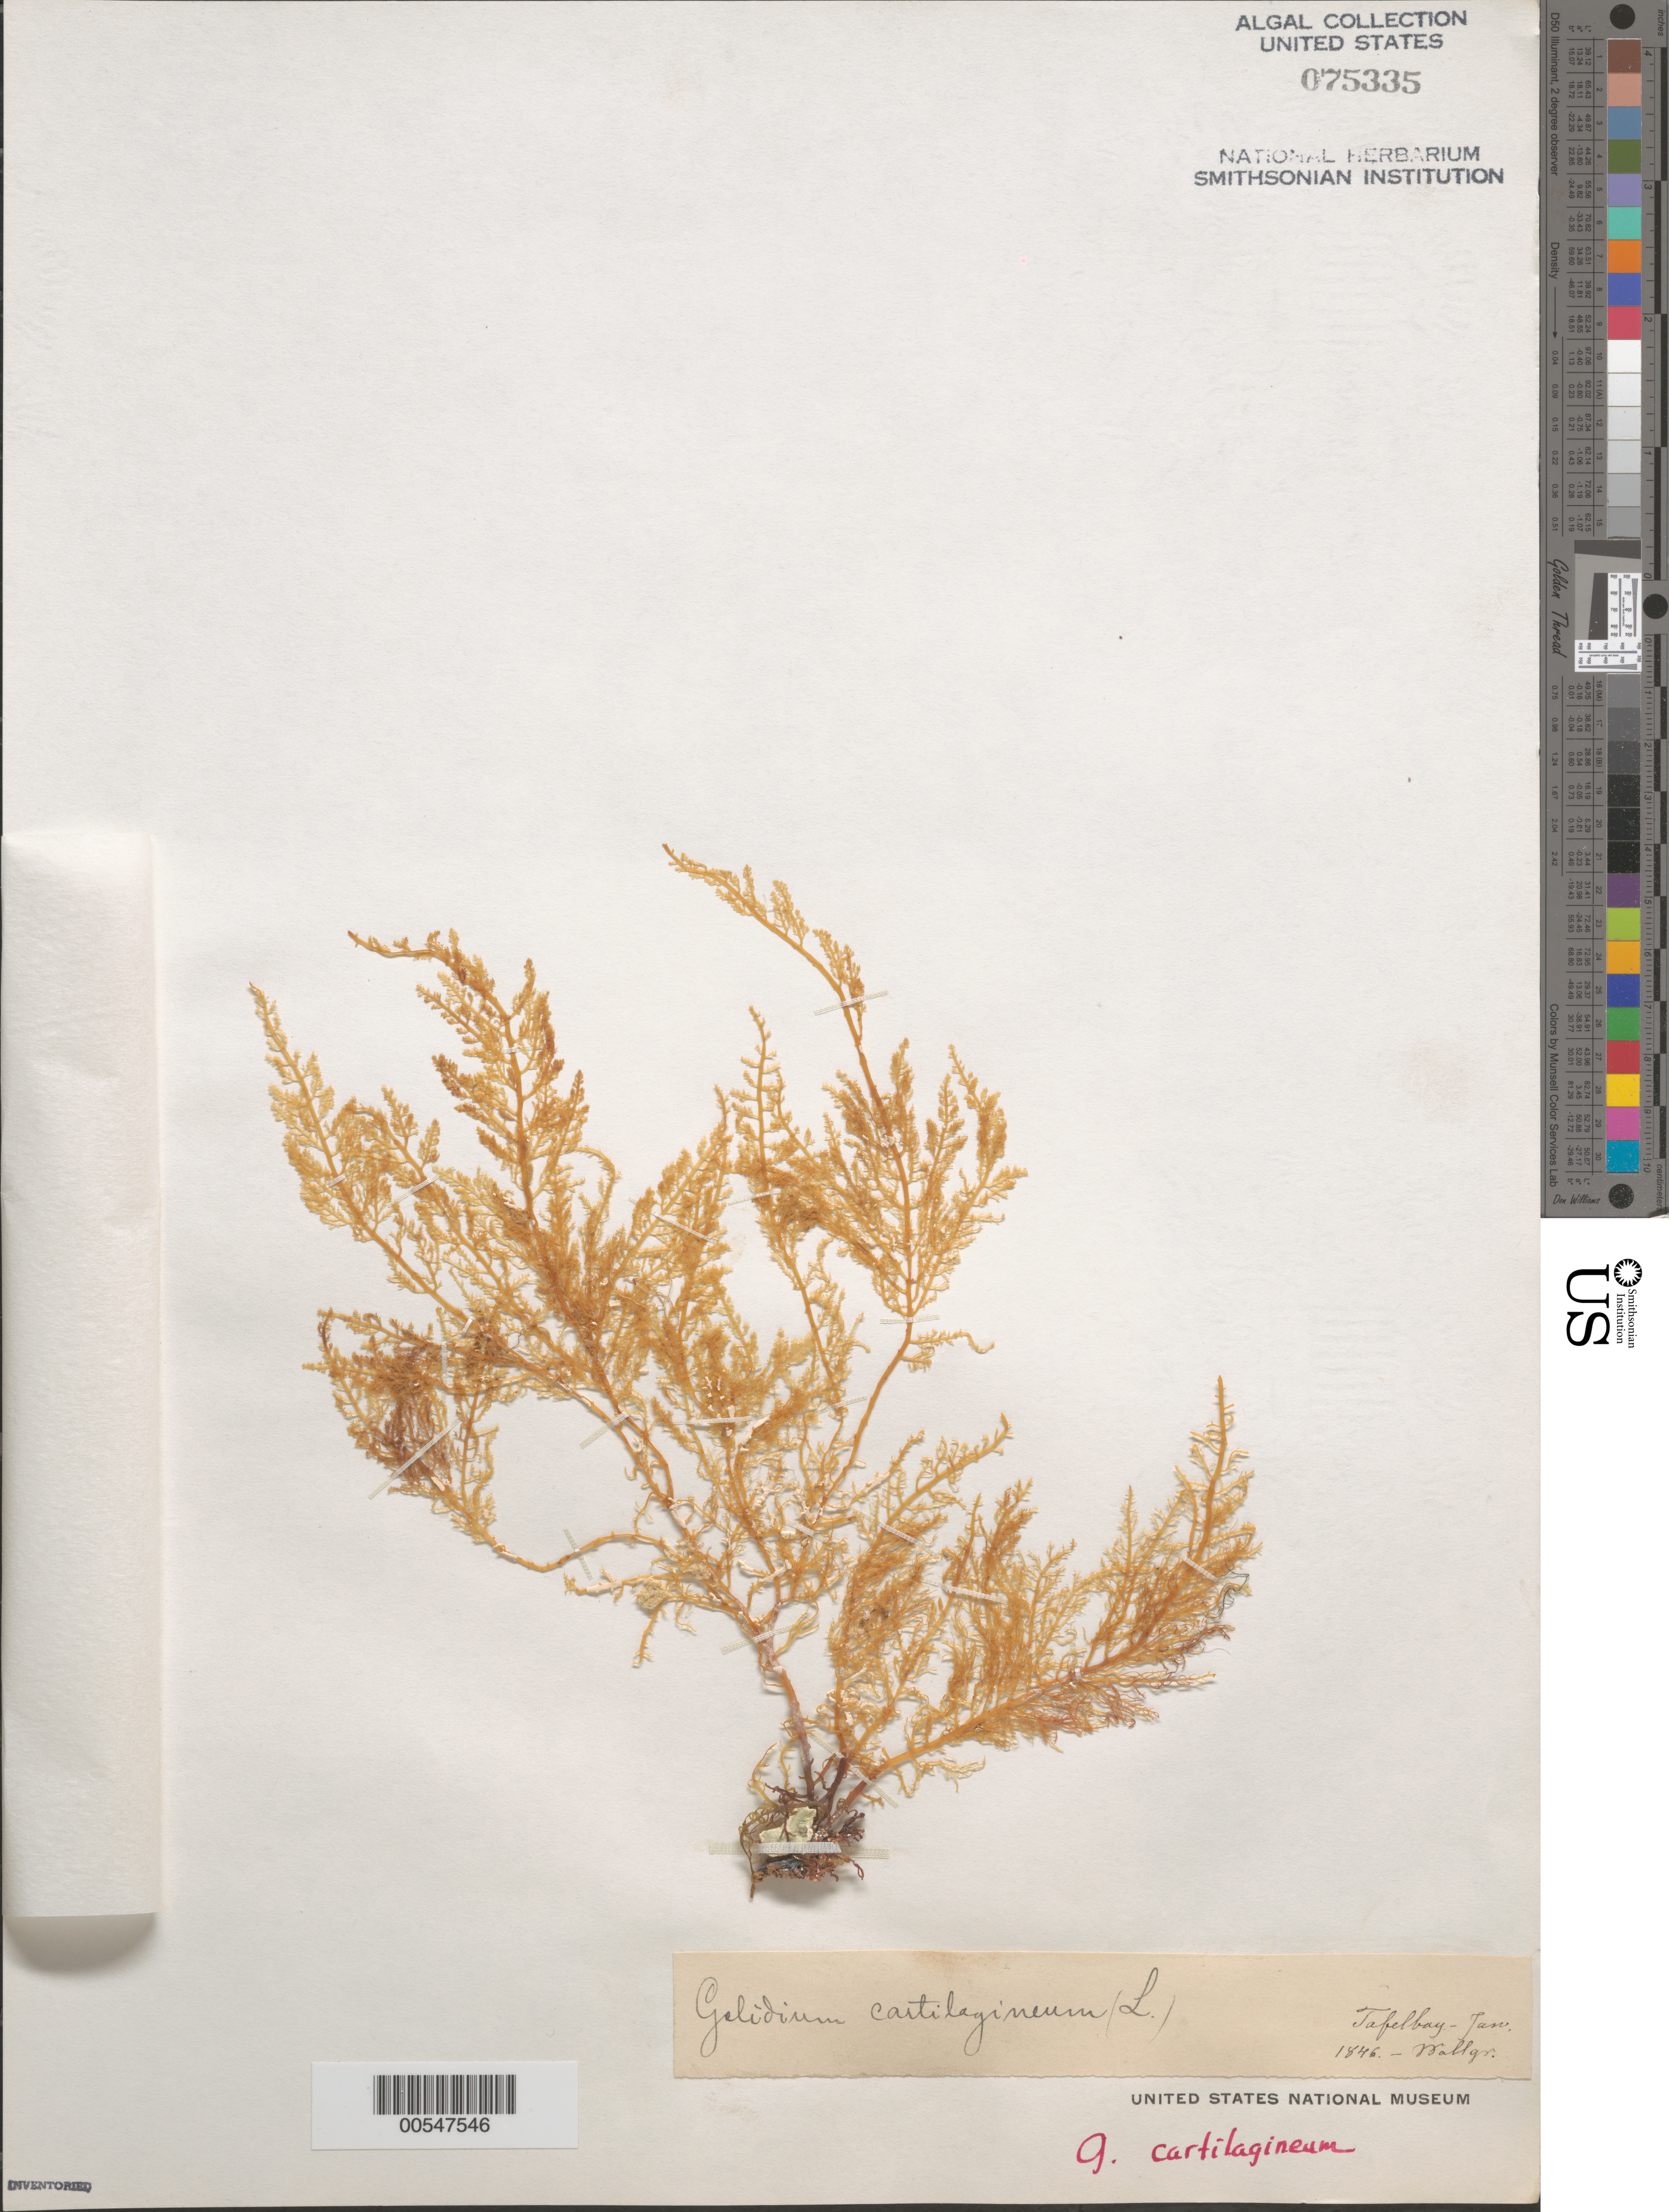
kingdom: Plantae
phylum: Rhodophyta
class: Florideophyceae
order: Plocamiales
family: Plocamiaceae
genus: Plocamium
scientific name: Plocamium cartilagineum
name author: (L.) P.S. Dixon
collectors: -. Wallgren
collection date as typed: Jan 1846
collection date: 1846-01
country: South Africa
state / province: Western Cape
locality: Table bay (tafelbay)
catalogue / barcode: US 75335